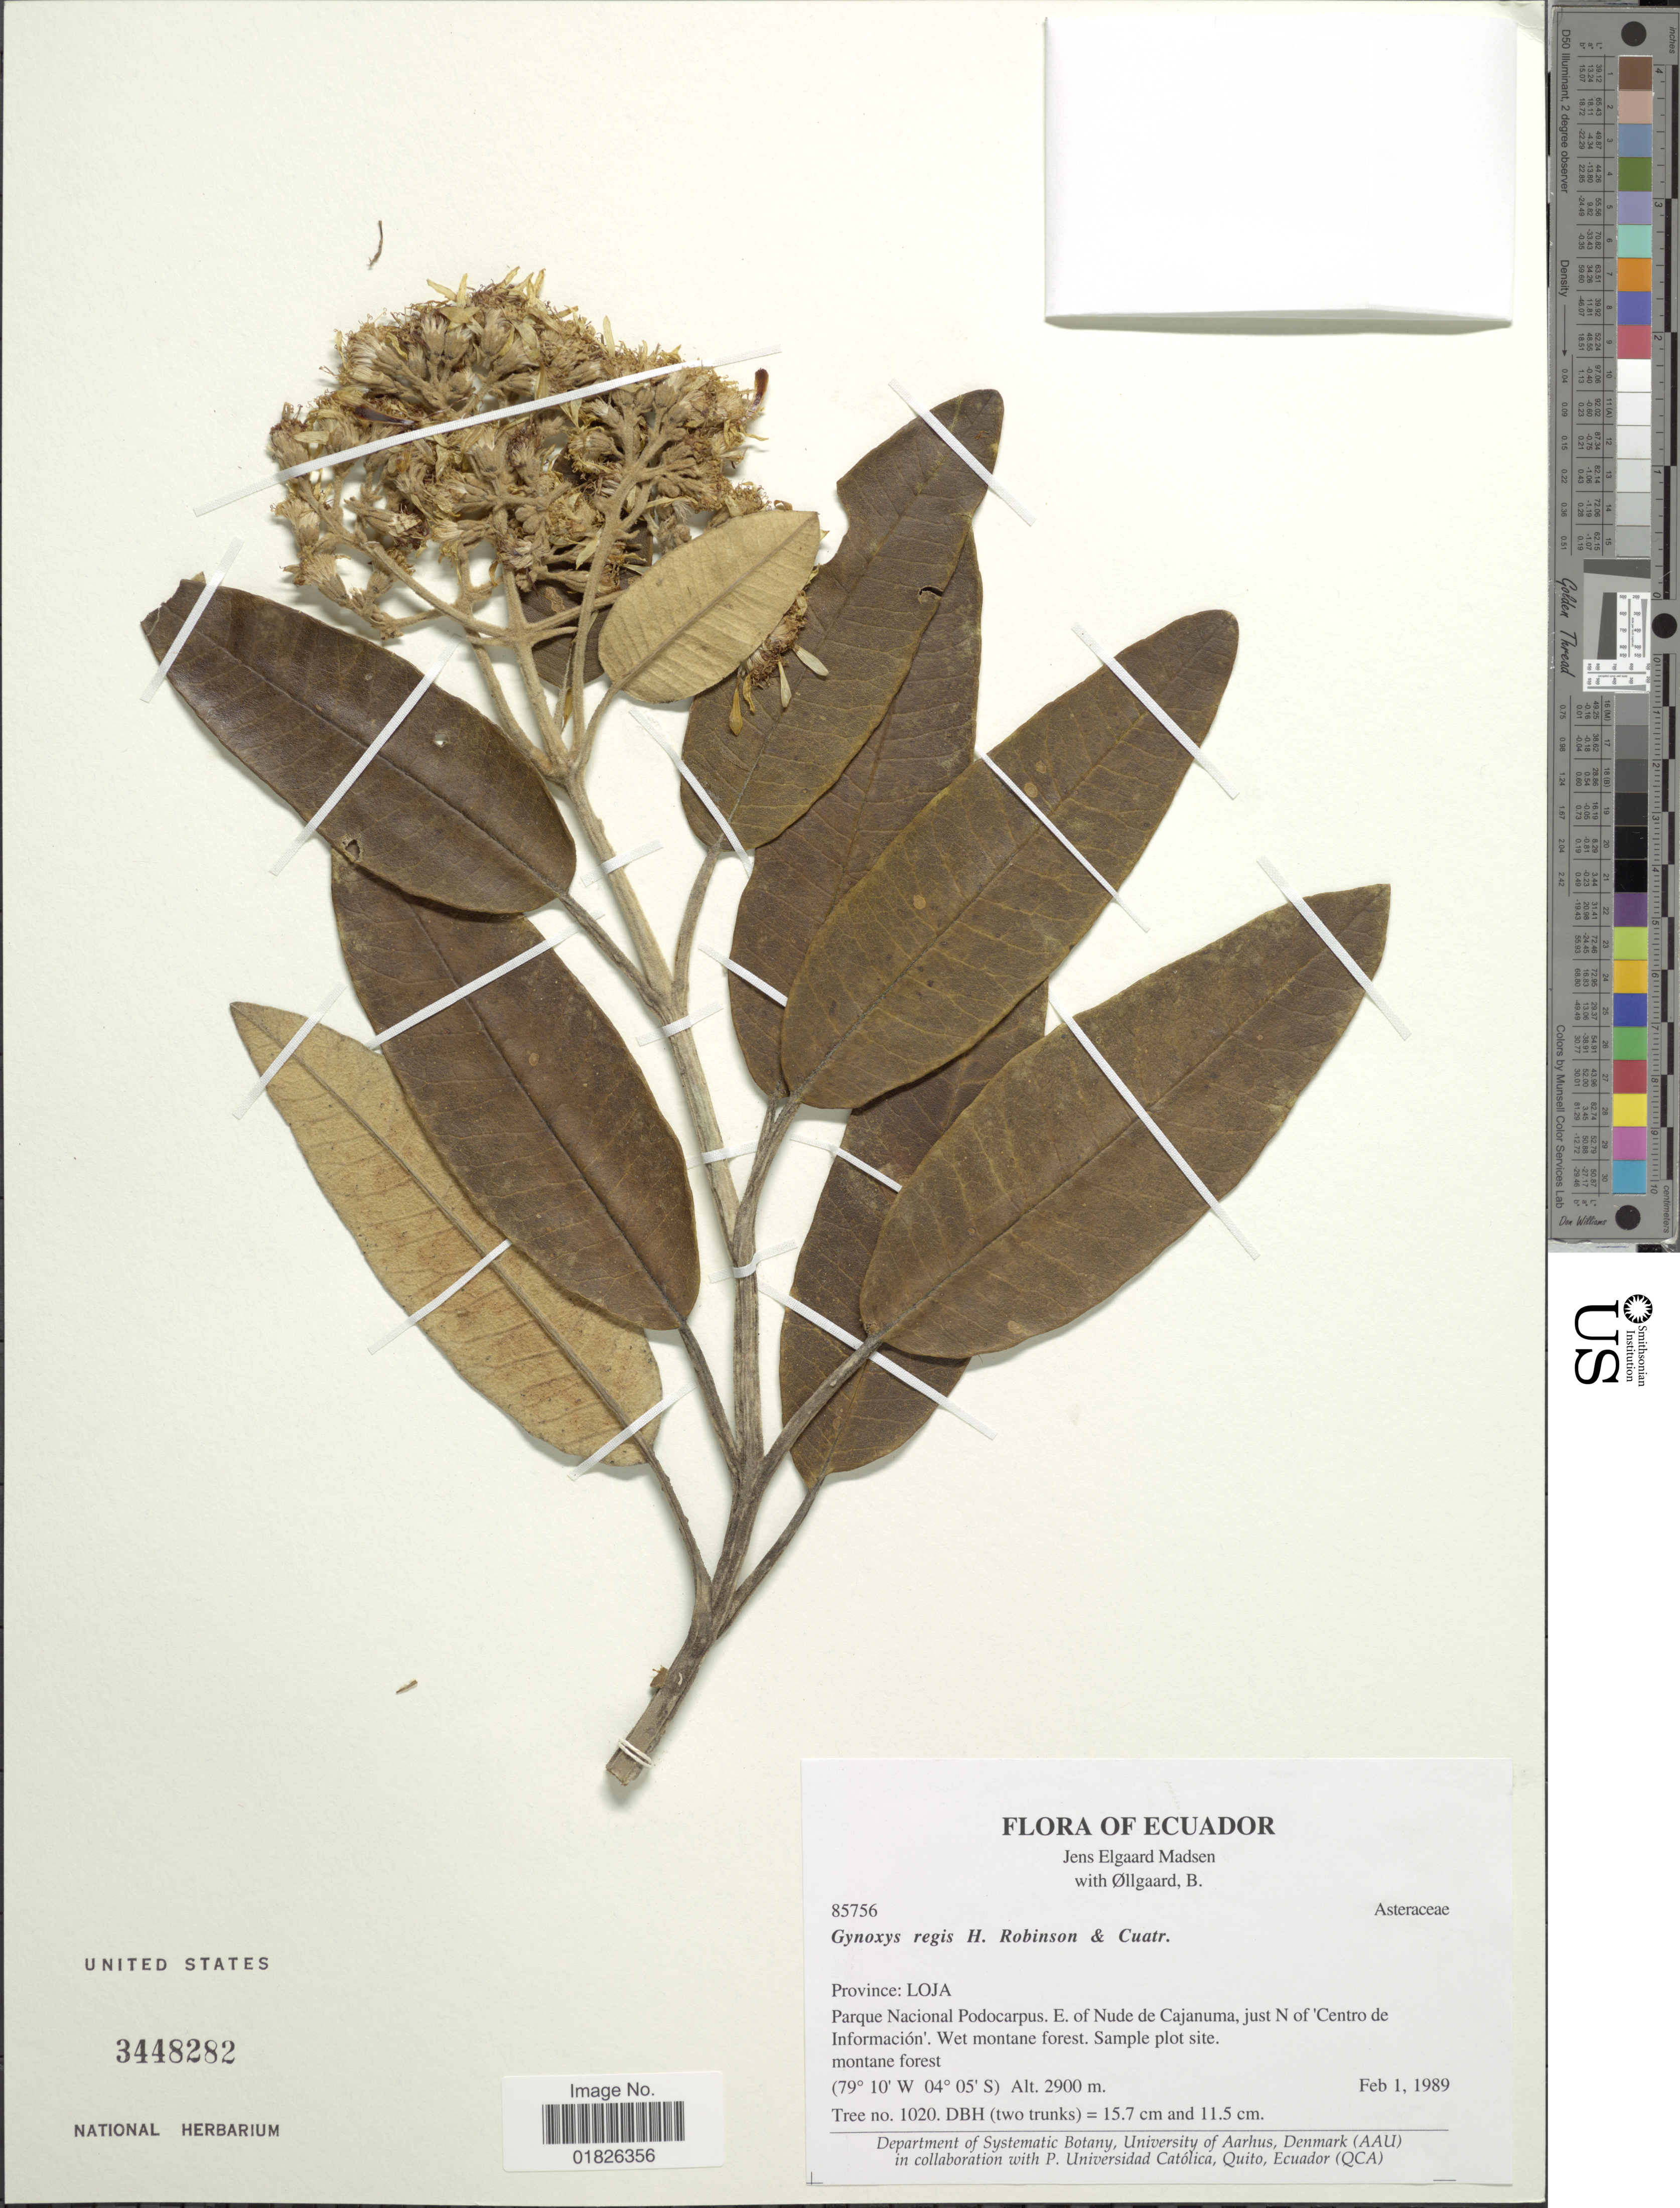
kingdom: Plantae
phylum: Tracheophyta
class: Magnoliopsida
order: Asterales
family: Asteraceae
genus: Gynoxys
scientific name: Gynoxys laurifolia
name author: (Kunth) Cass.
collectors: J. E. Madsen & B. Øllgaard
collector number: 85756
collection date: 1989-02-01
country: Ecuador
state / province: Loja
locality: Parque Nacional Podocarpus, E. of Nude de Cajanuma, just n of Centro de Infomacion, Sample plot site.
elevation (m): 2900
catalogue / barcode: US 3448282